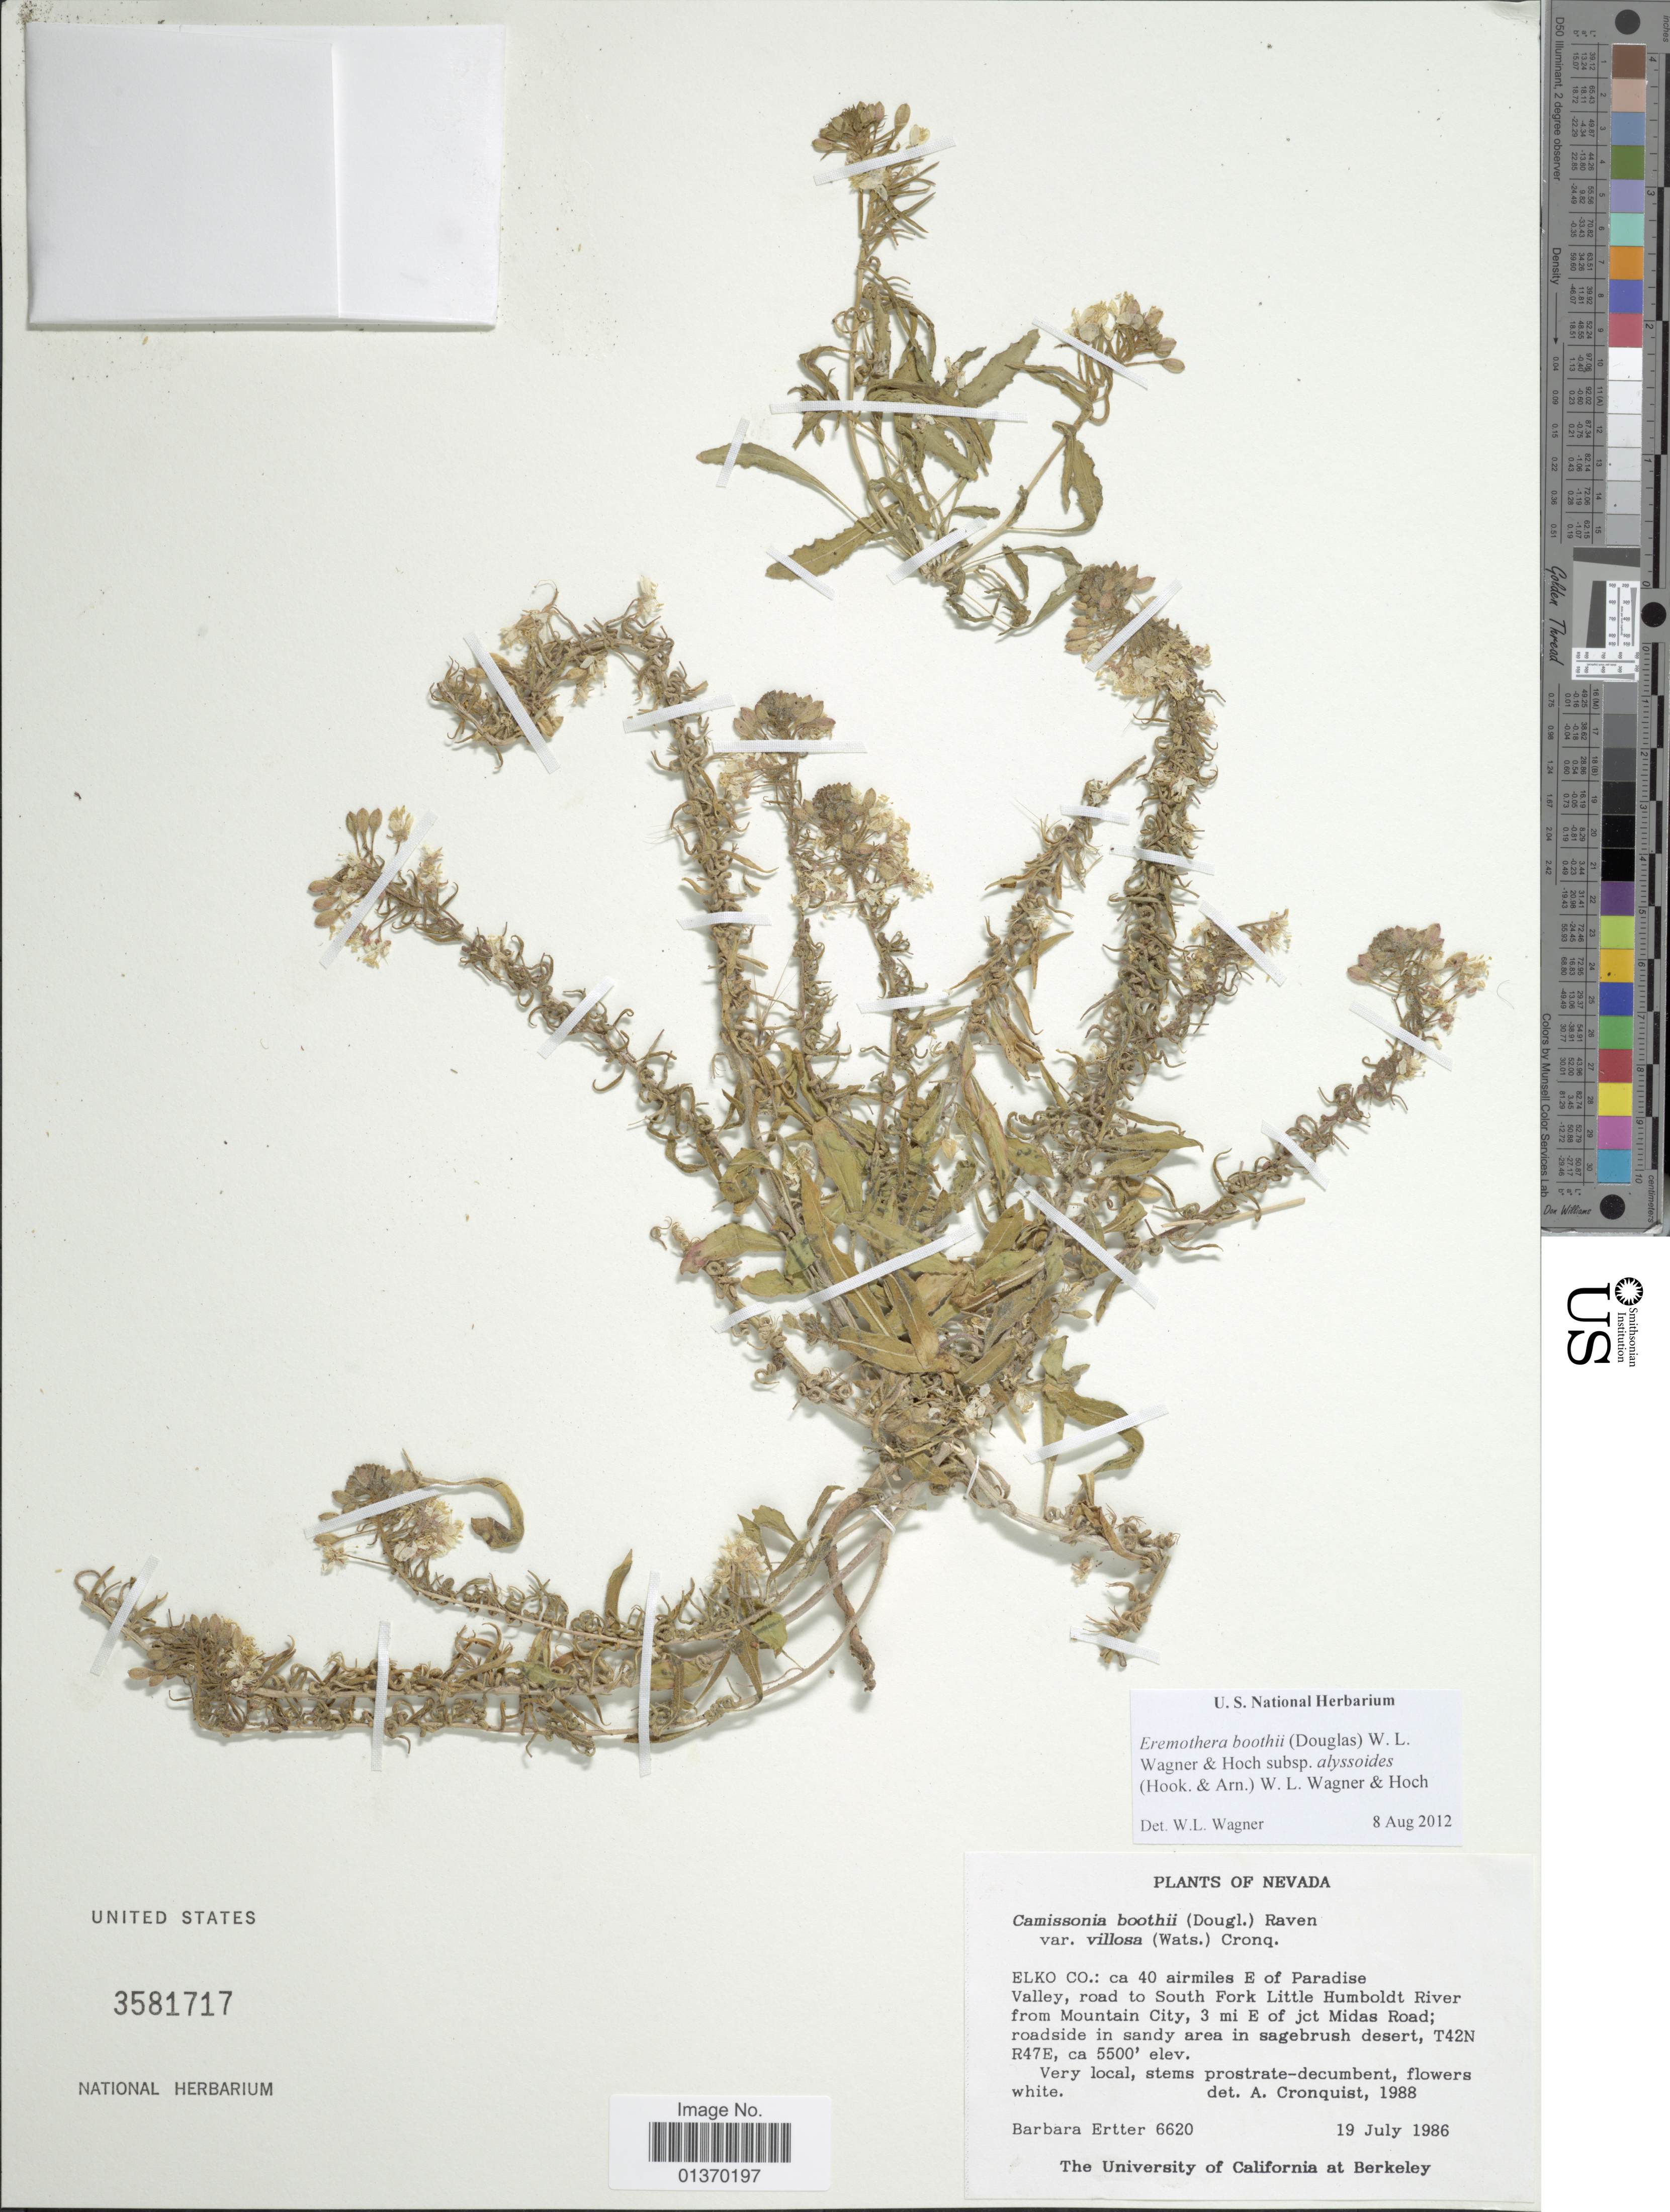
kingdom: Plantae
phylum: Tracheophyta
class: Magnoliopsida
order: Myrtales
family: Onagraceae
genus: Eremothera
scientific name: Eremothera boothii subsp. alyssoides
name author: (Hook. & Arn.) W.L. Wagner & Hoch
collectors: B. Ertter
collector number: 6620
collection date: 1986-07-19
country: United States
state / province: Nevada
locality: Elko Co.: ca 40 airmiles E of Paradise Valley, road to South Fork Little Humboldt River from Mountain City, 3 mi E of jct Midas Road, T42N R47E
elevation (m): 1676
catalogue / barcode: US 3581717